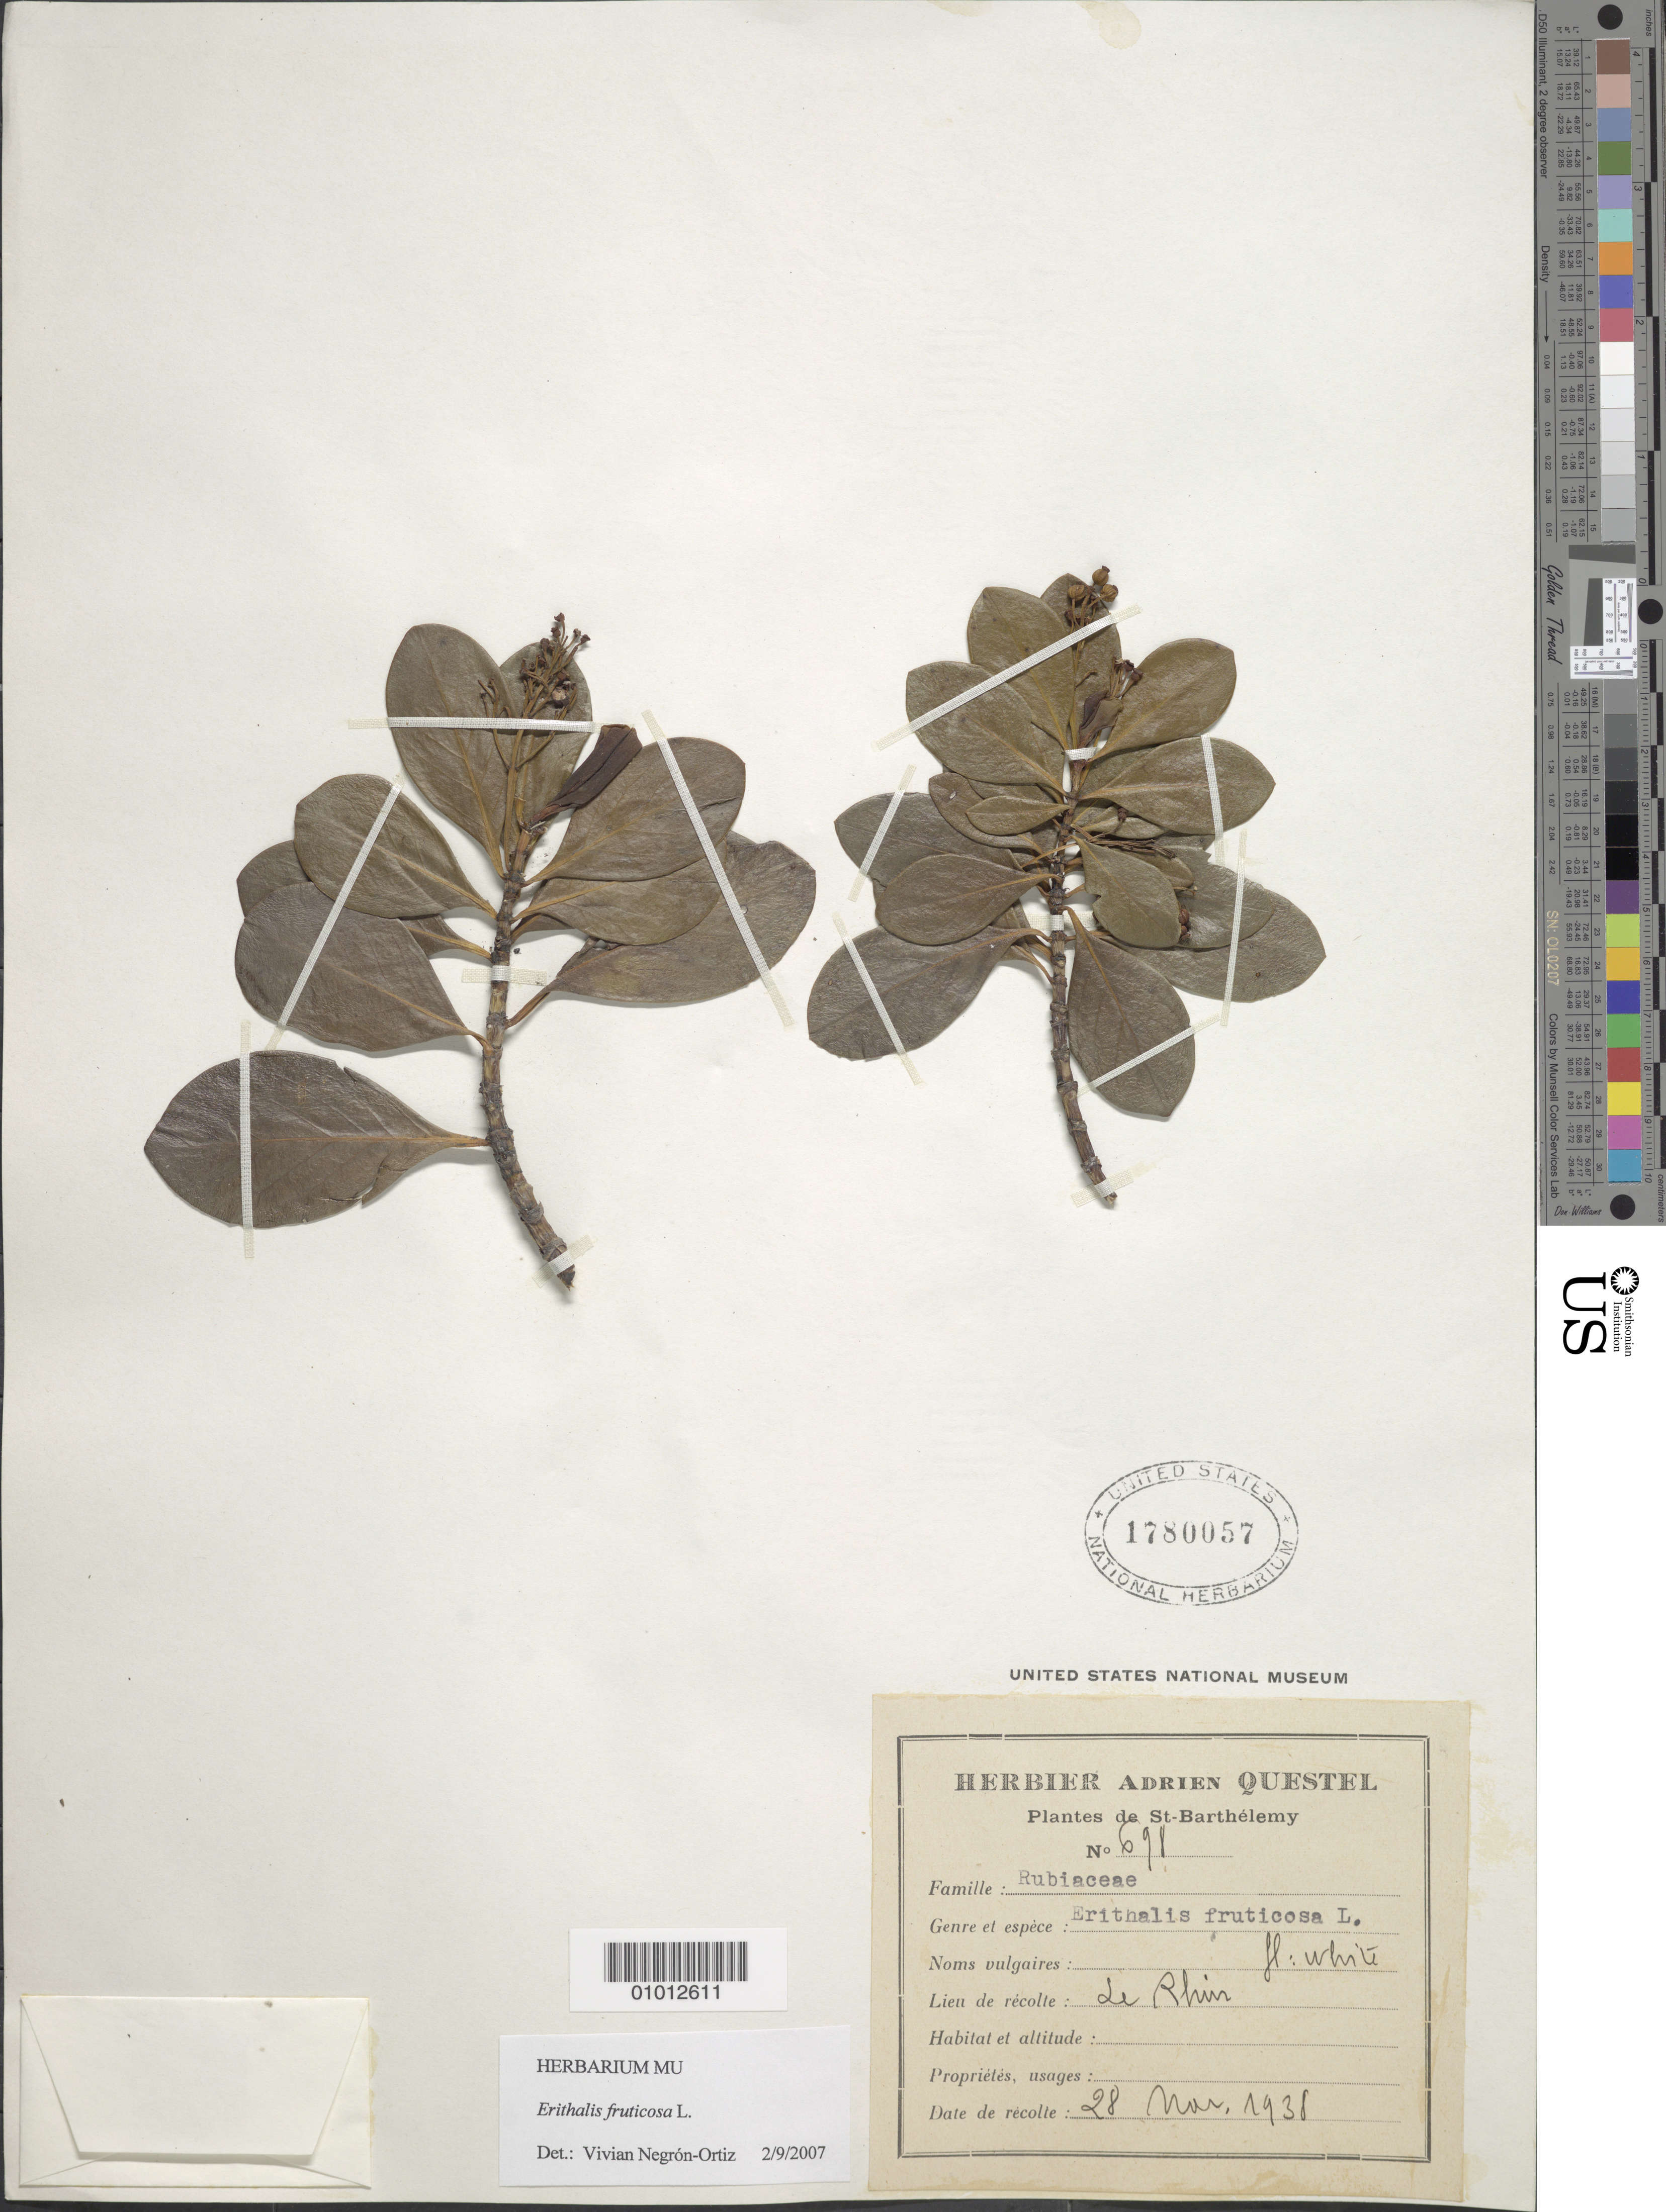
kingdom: Plantae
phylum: Tracheophyta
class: Magnoliopsida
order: Gentianales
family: Rubiaceae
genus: Erithalis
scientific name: Erithalis fruticosa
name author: L.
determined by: Negrón-Ortiz, V.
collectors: A. Questel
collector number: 698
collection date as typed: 28 Mar 1938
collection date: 1938-03-28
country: Saint Barthélemy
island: St. Barthélemy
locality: Le Rhirs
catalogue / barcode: US 1780057